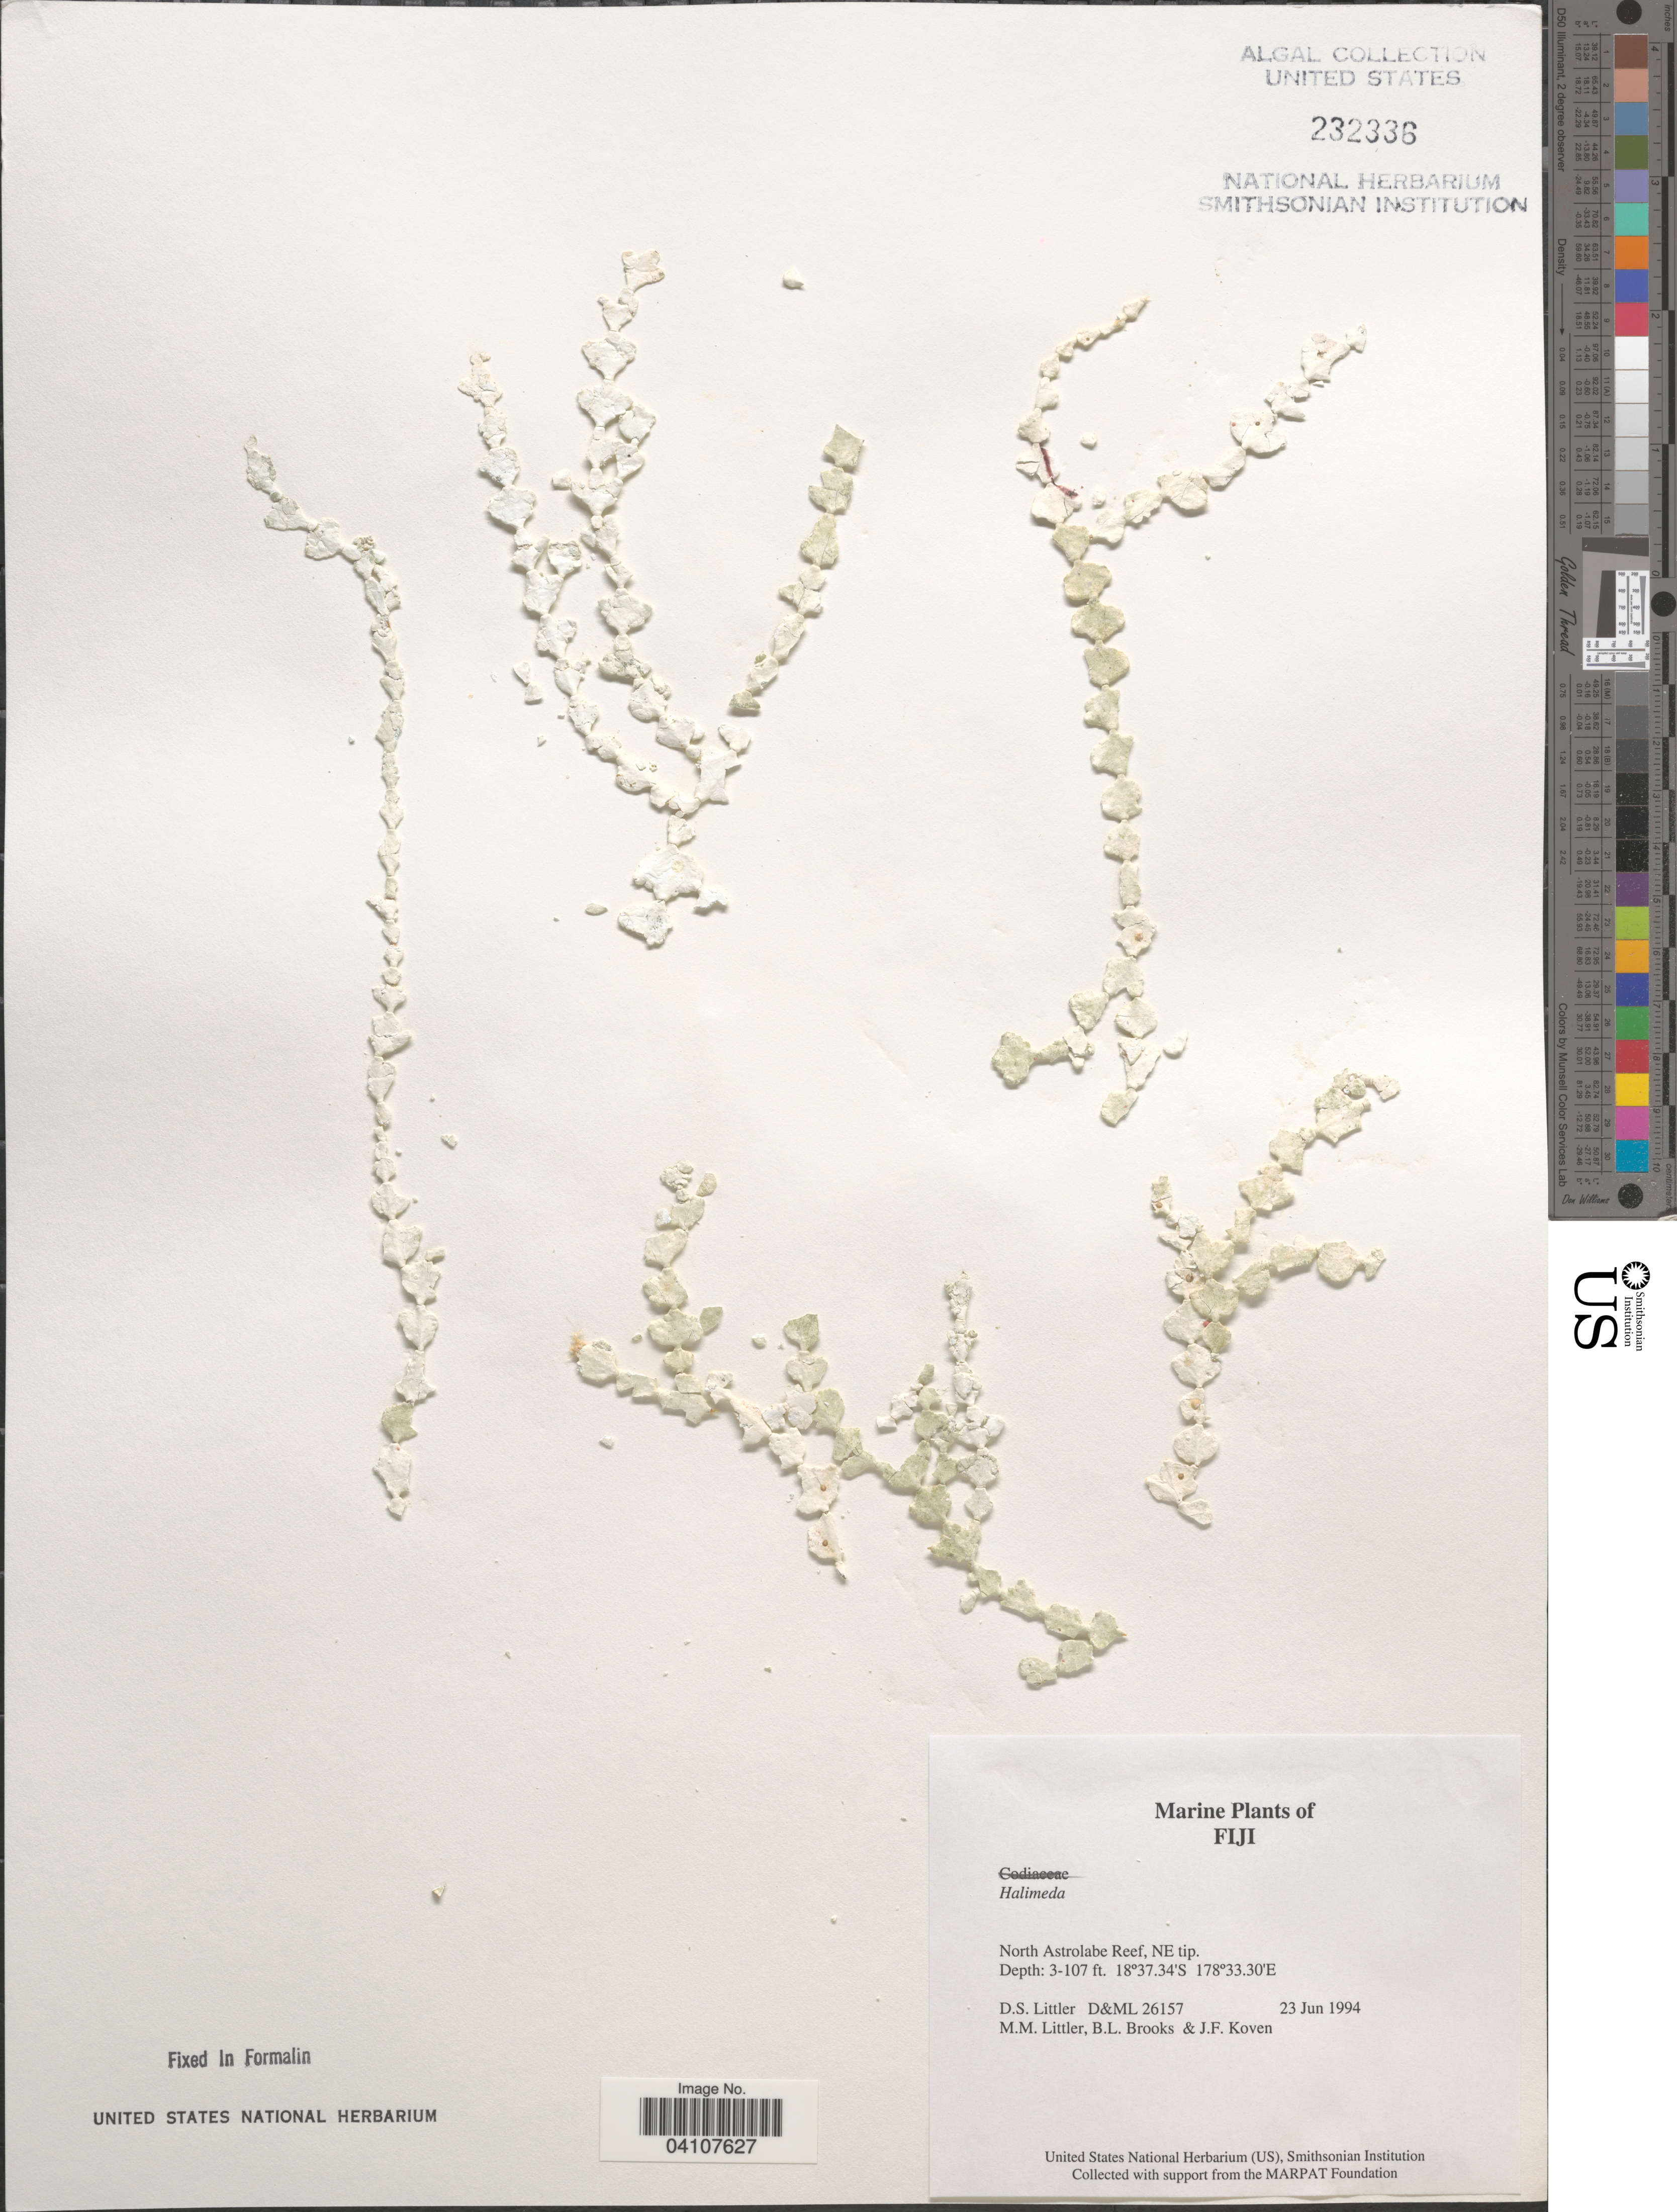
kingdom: Plantae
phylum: Chlorophyta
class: Ulvophyceae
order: Bryopsidales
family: Halimedaceae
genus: Halimeda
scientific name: Halimeda sp.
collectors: D. S. Littler, B. Brooks & J. Koven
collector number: D&ML26157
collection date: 1994-06-23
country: Fiji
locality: North Astrolabe Reef, NE tip.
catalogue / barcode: US 232336